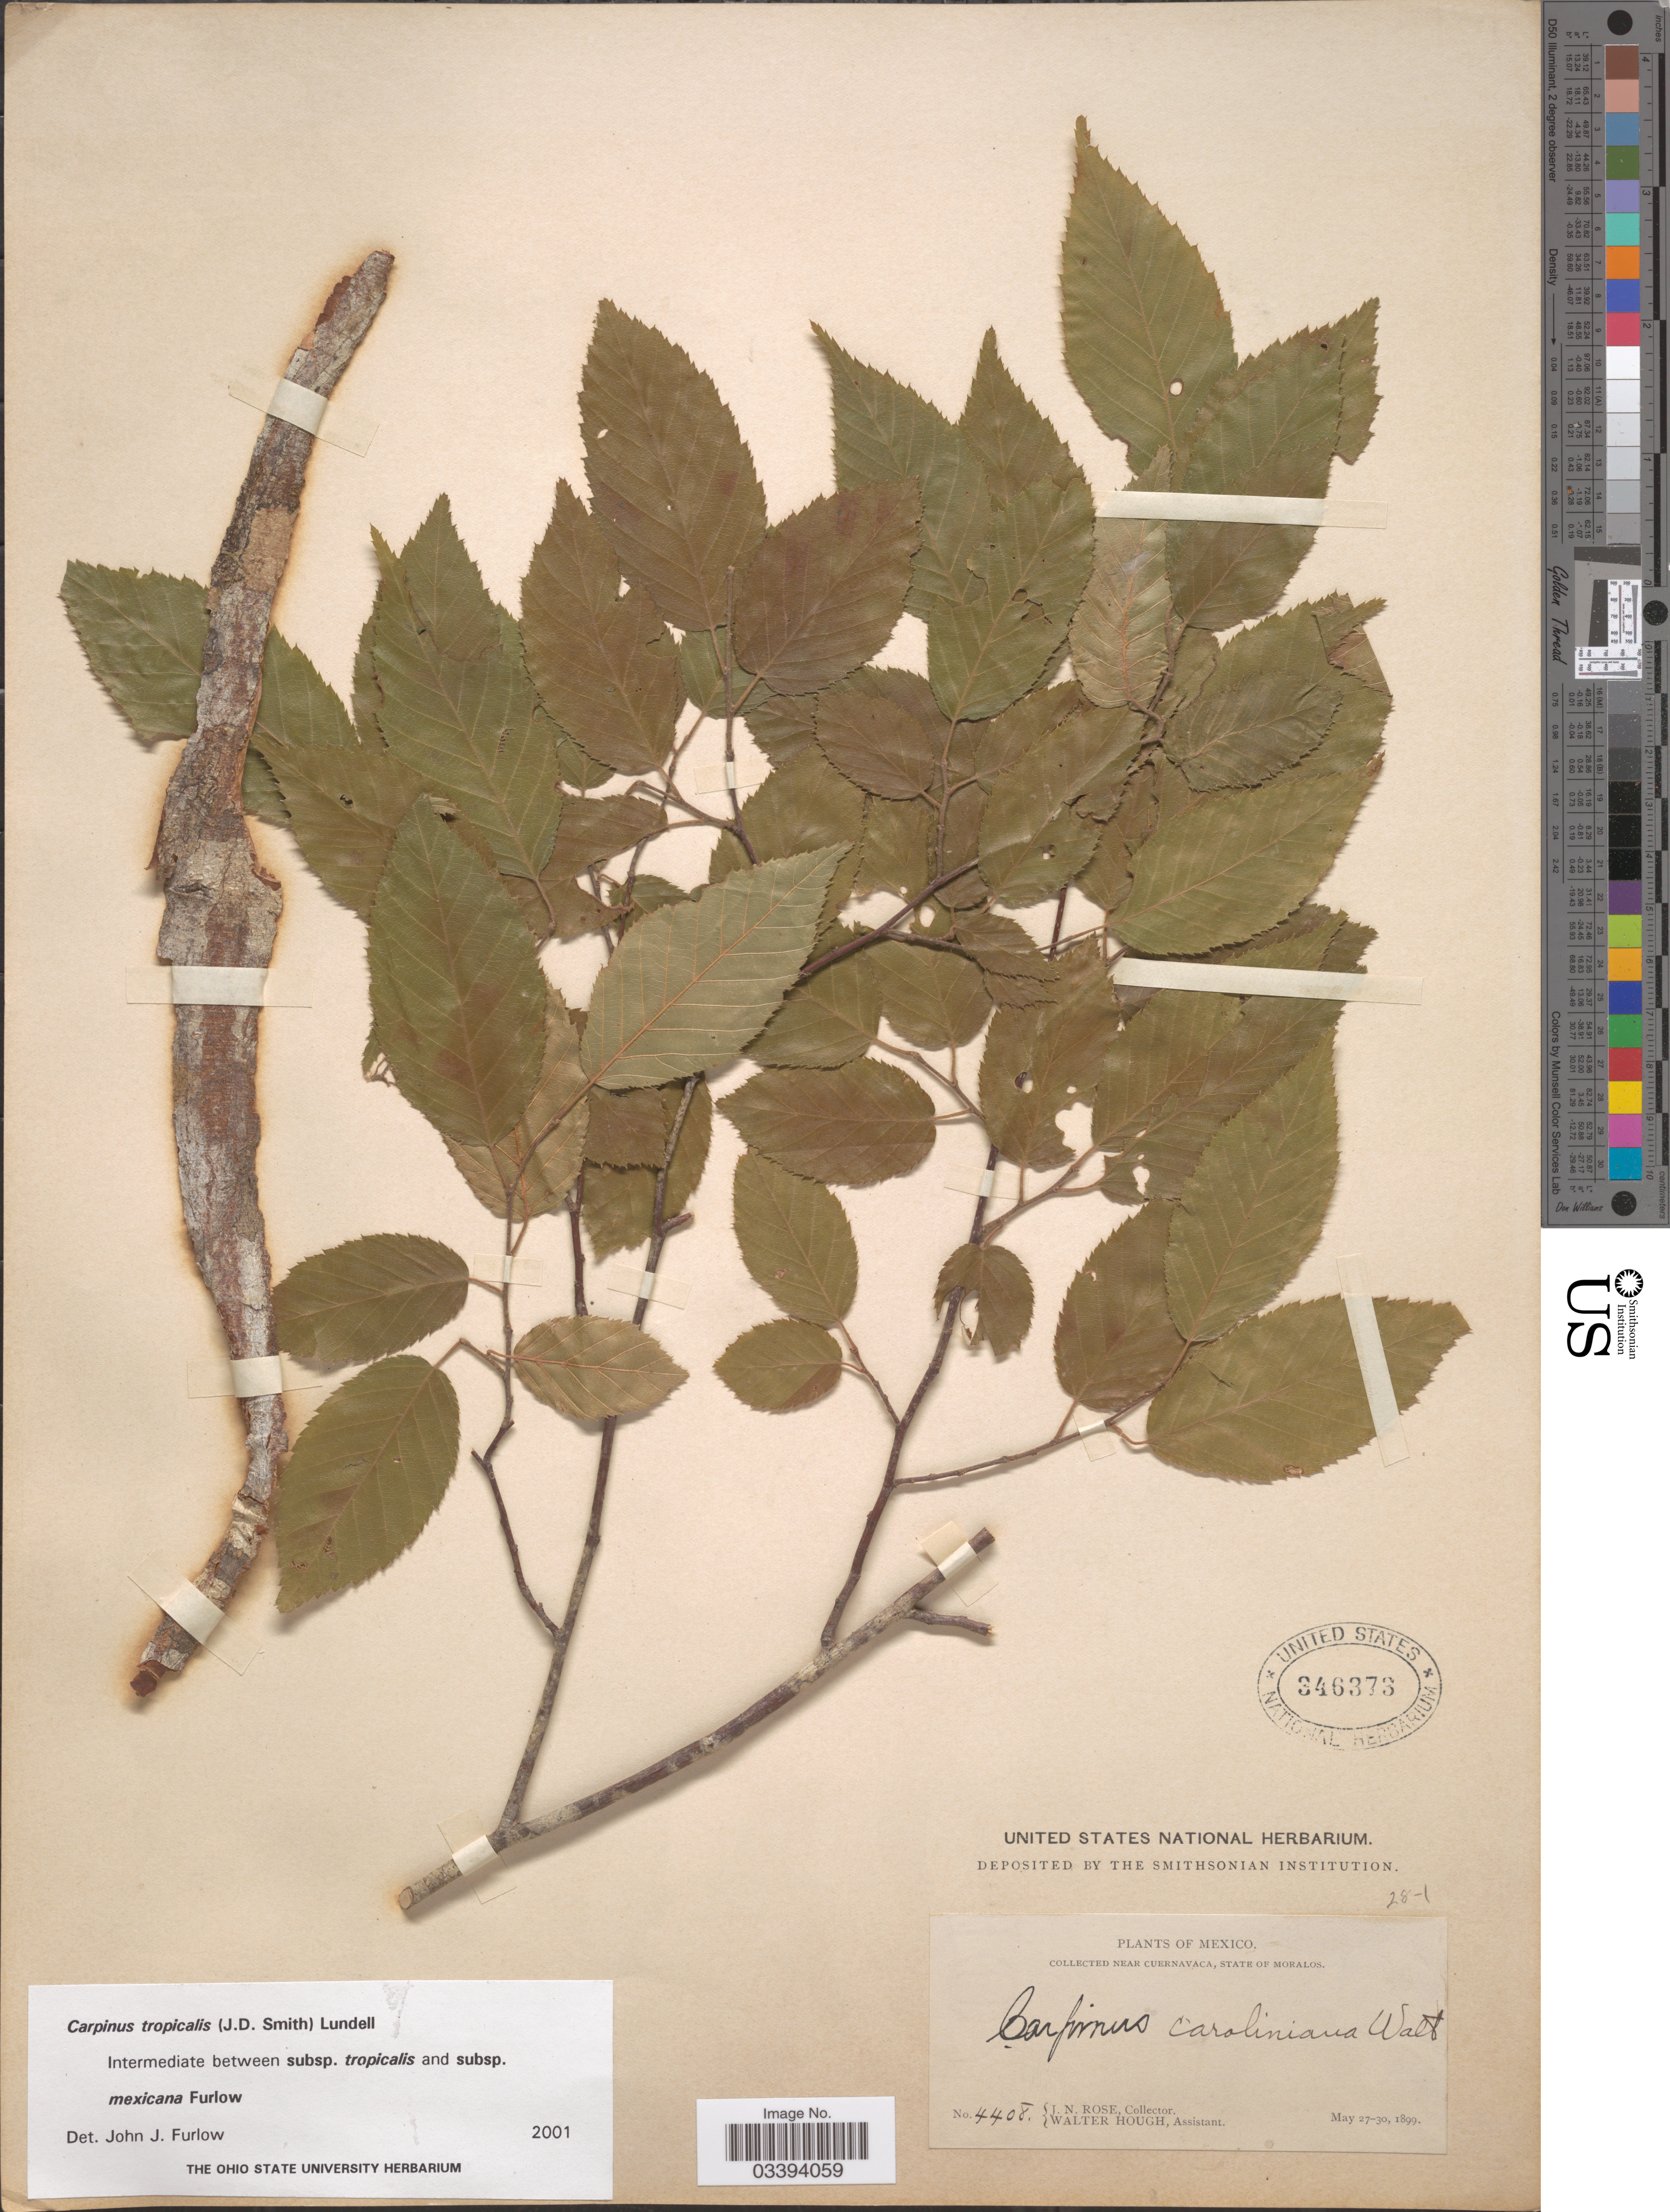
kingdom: Plantae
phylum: Tracheophyta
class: Magnoliopsida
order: Fagales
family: Betulaceae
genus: Carpinus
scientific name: Carpinus tropicalis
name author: (Donn. Sm.) Lundell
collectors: J. N. Rose & W. Hough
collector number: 4408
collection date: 1899-05-27/1899-05-30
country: Mexico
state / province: Morelos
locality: Near Cuernavaca, State of Moralos.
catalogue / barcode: US 346373